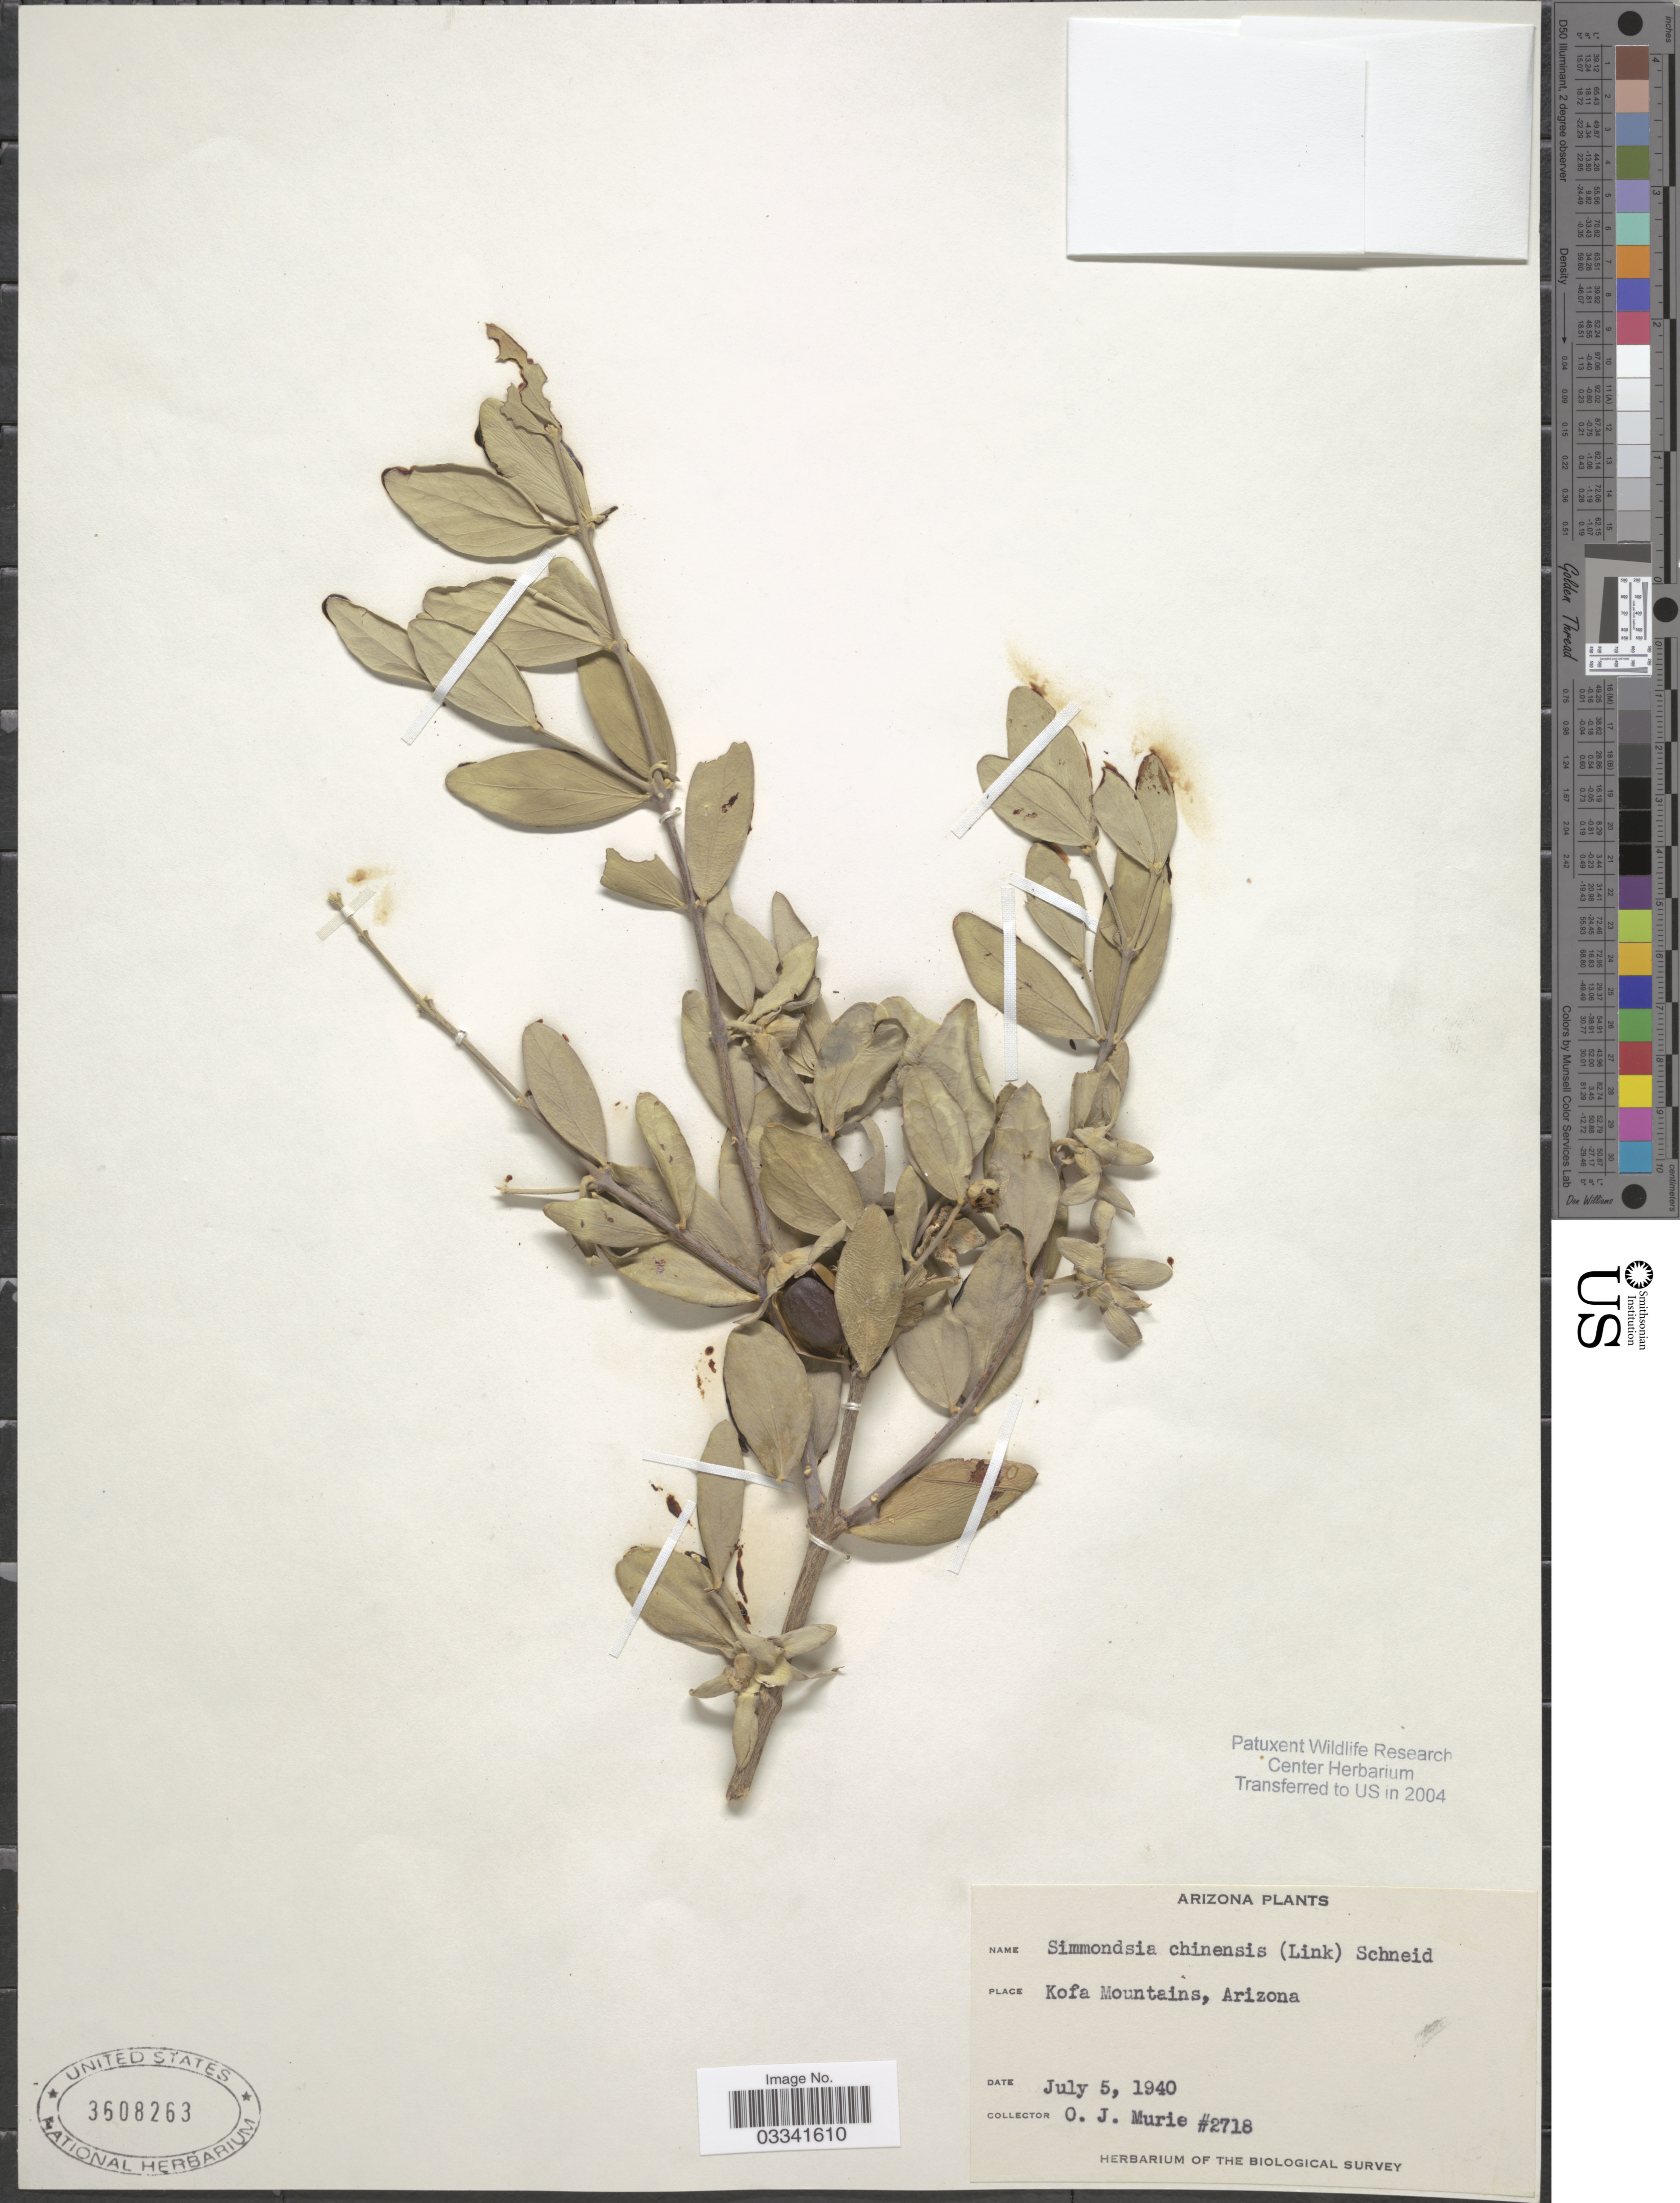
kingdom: Plantae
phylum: Tracheophyta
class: Magnoliopsida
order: Caryophyllales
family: Simmondsiaceae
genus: Simmondsia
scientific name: Simmondsia chinensis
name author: (Link) C.K. Schneid.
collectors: O. Murie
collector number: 2718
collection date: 1940-07-05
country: United States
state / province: Arizona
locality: Kofa Mountains.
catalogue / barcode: US 3608263